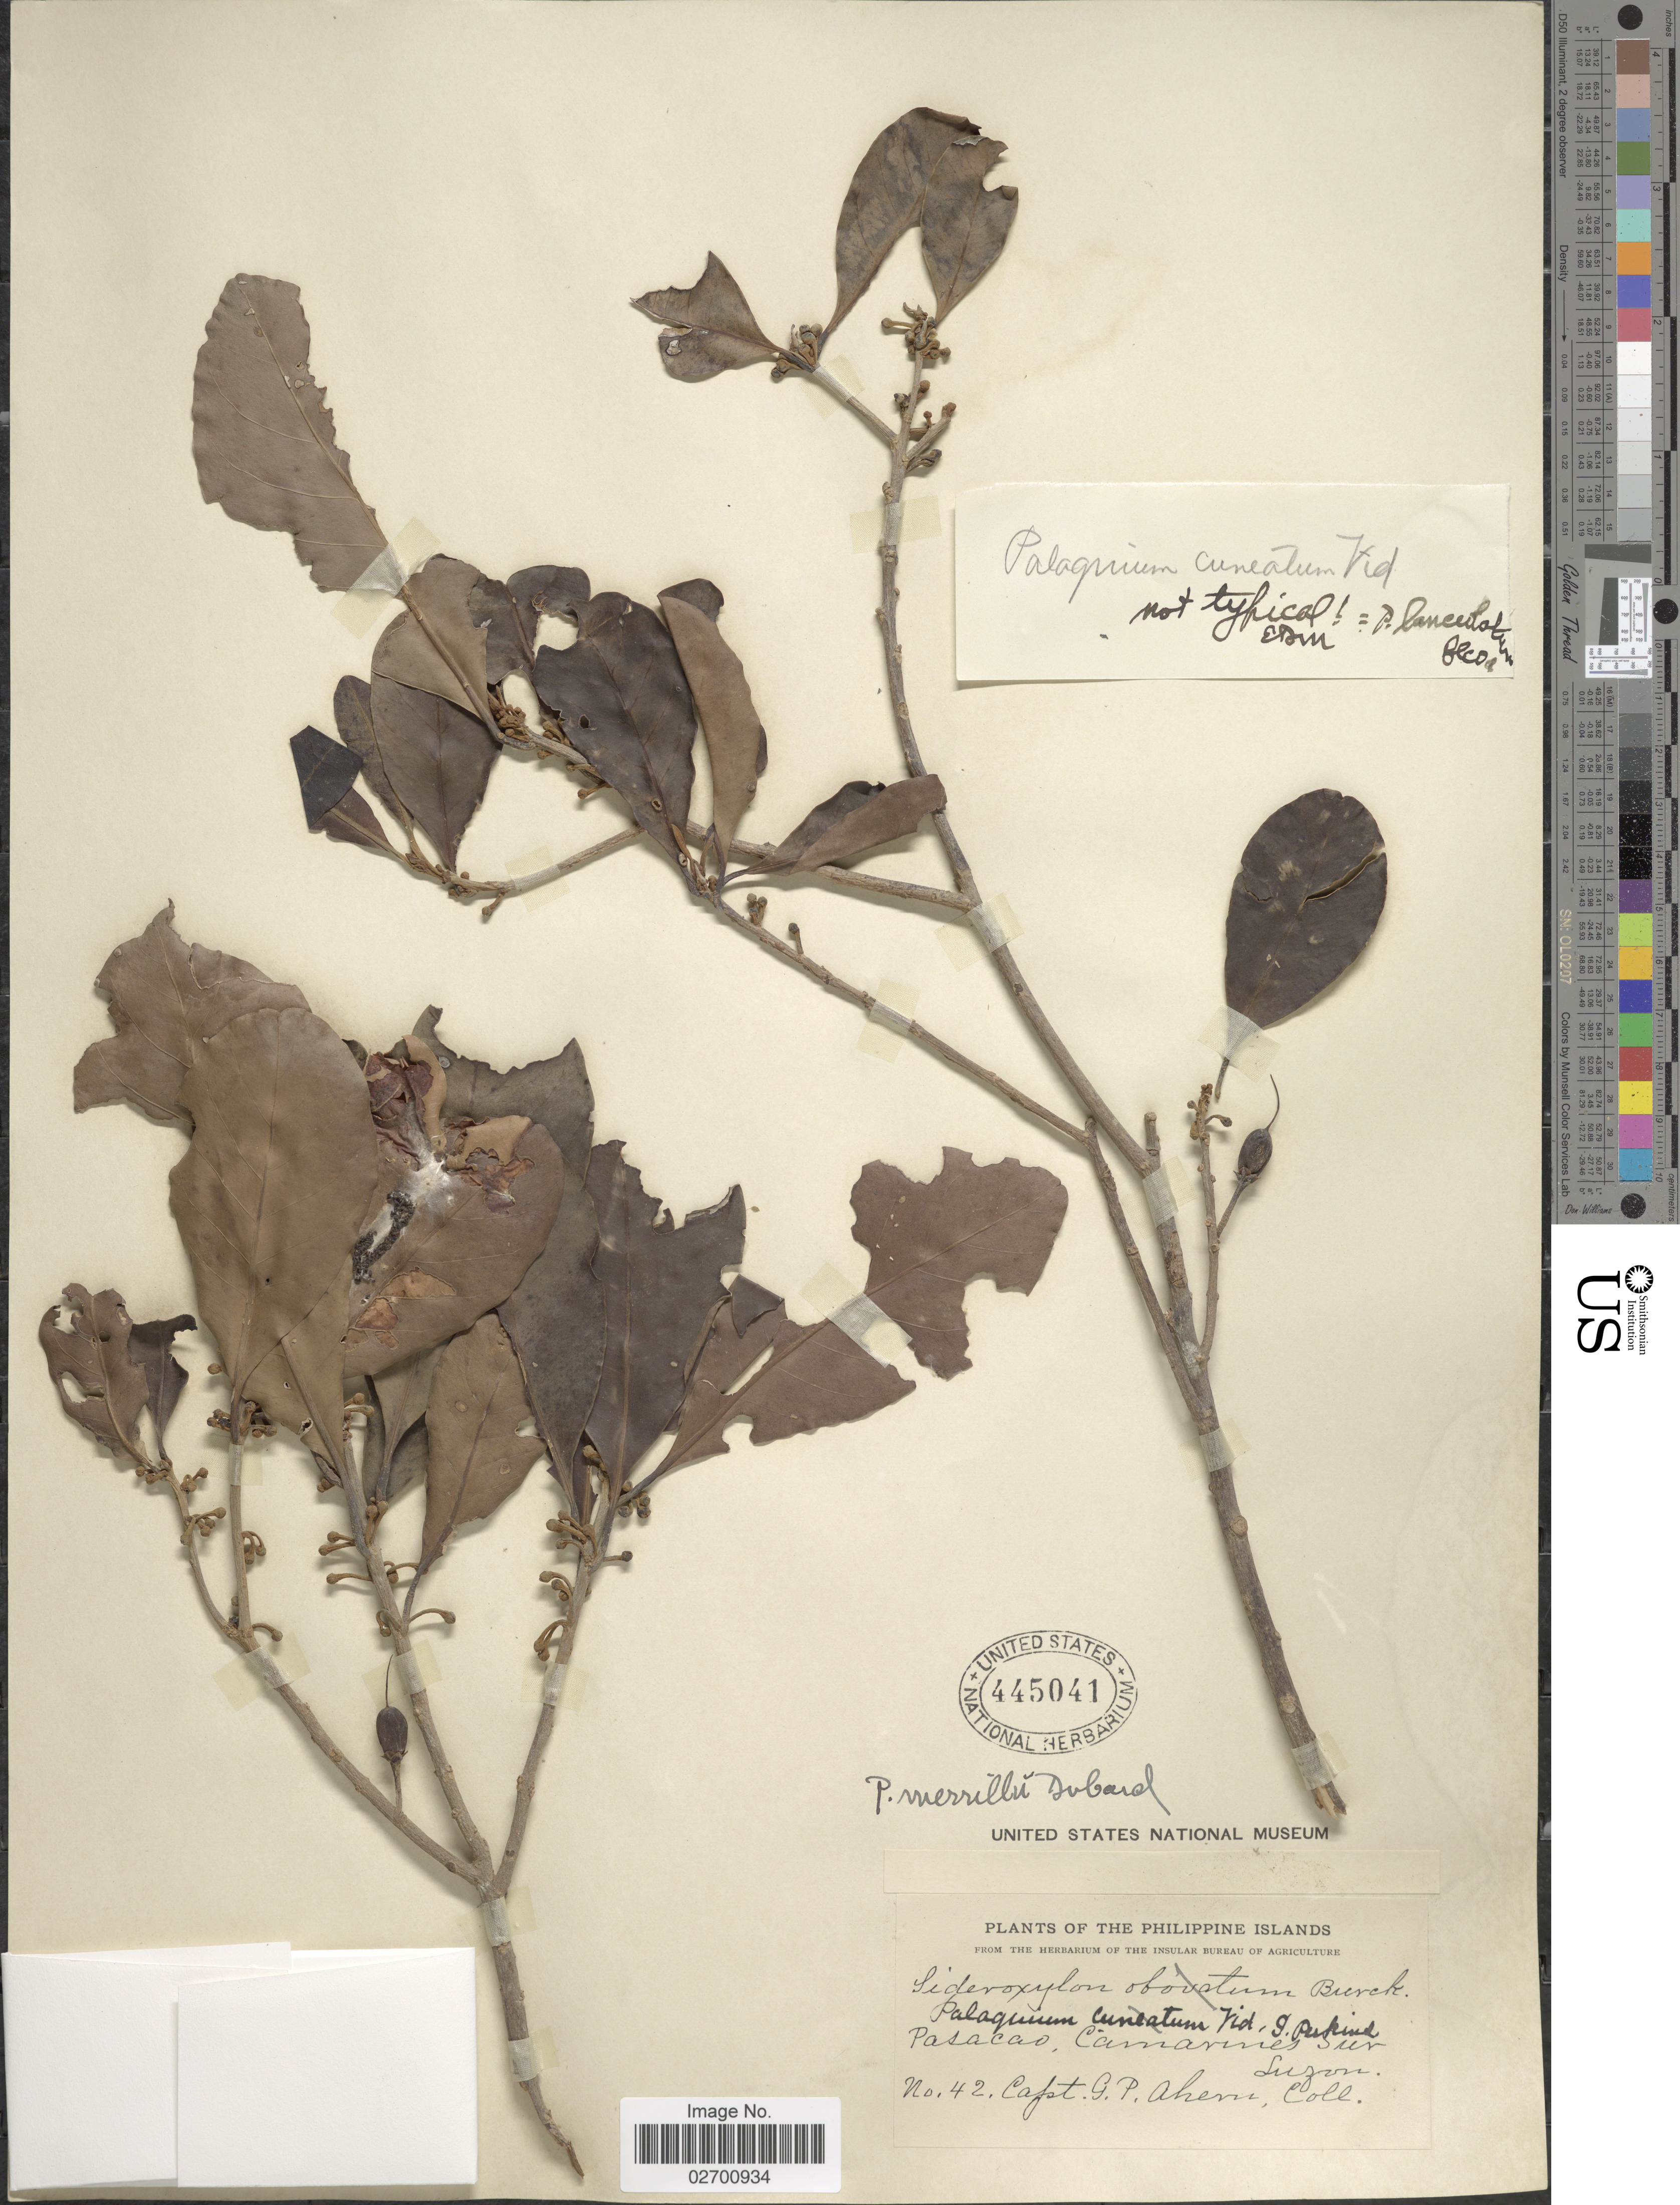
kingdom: Plantae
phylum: Tracheophyta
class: Magnoliopsida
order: Ericales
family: Sapotaceae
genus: Palaquium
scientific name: Palaquium merrillii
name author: Dubard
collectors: G. Ahern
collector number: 42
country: Philippines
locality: Pasacao, Camarines Sur, Luzon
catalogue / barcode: US 445041